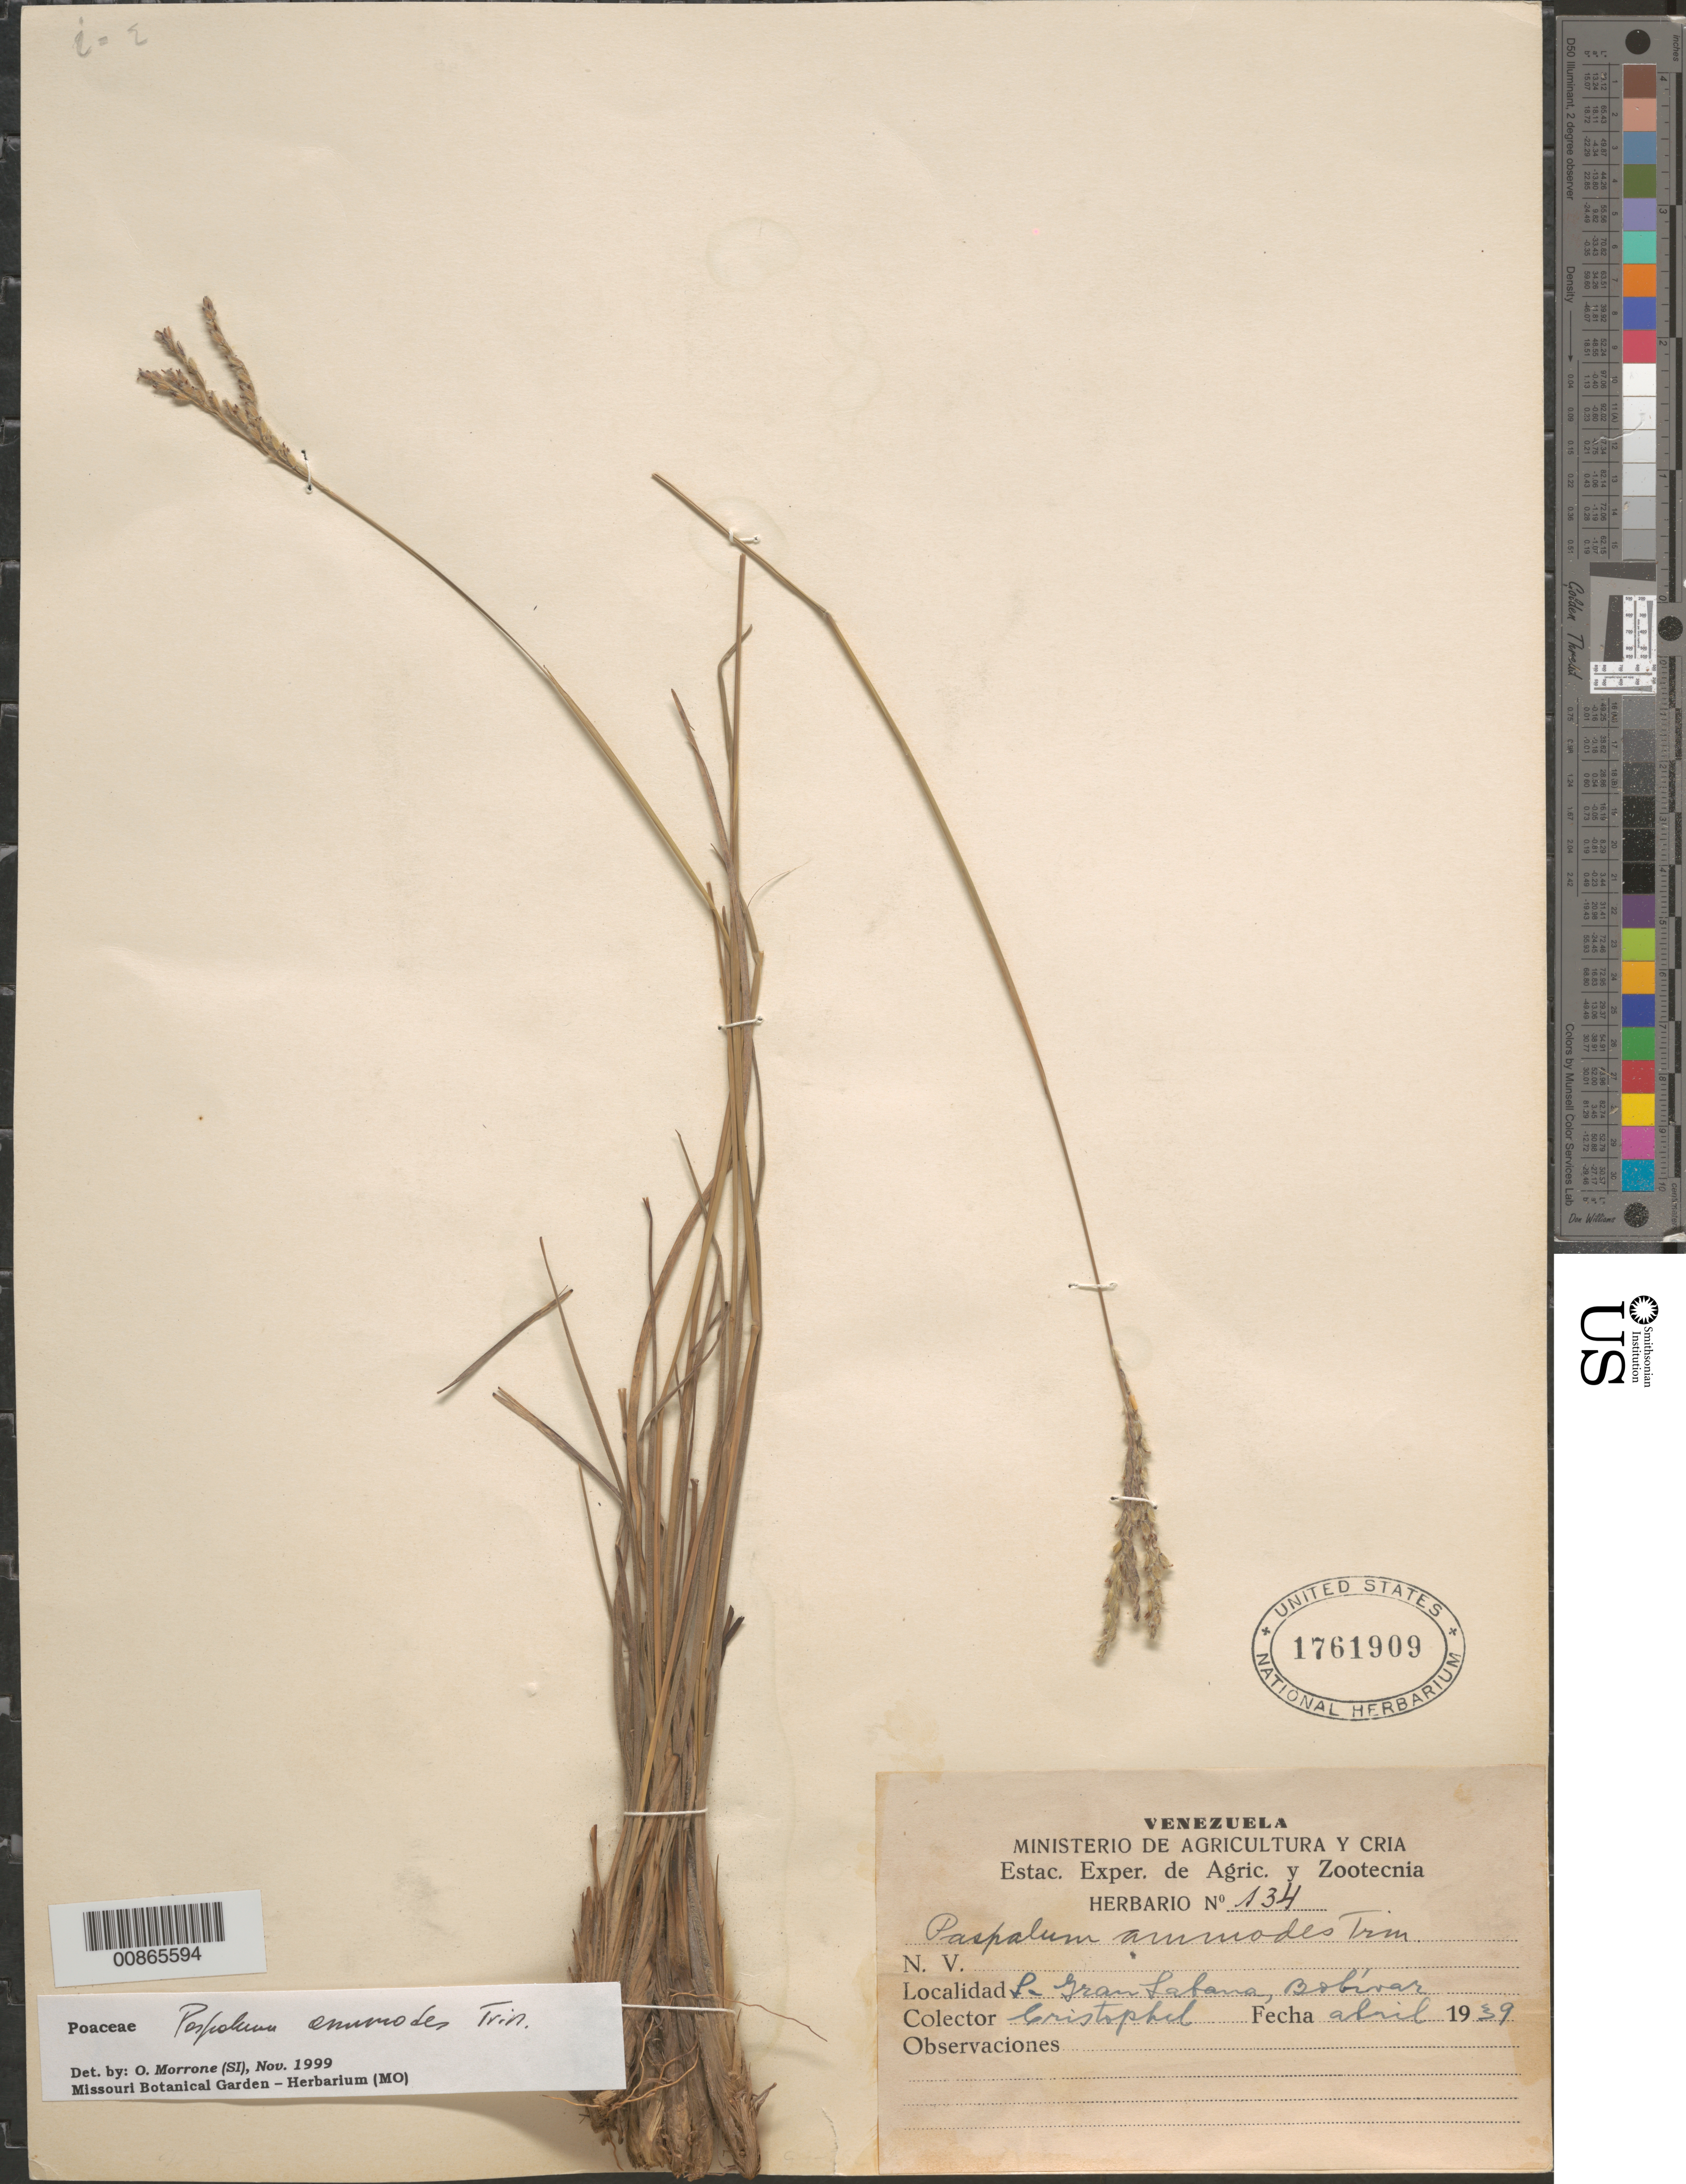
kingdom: Plantae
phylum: Tracheophyta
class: Liliopsida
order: Poales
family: Poaceae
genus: Paspalum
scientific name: Paspalum ammodes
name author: Trin.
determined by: Morrone, O. N., (SI), Instituto de Botánica Darwinion (Argentina)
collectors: -. Cristophel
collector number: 134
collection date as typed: Apr-39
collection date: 1939-04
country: Venezuela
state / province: Bolívar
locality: Gran Sabana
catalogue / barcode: US 1761909